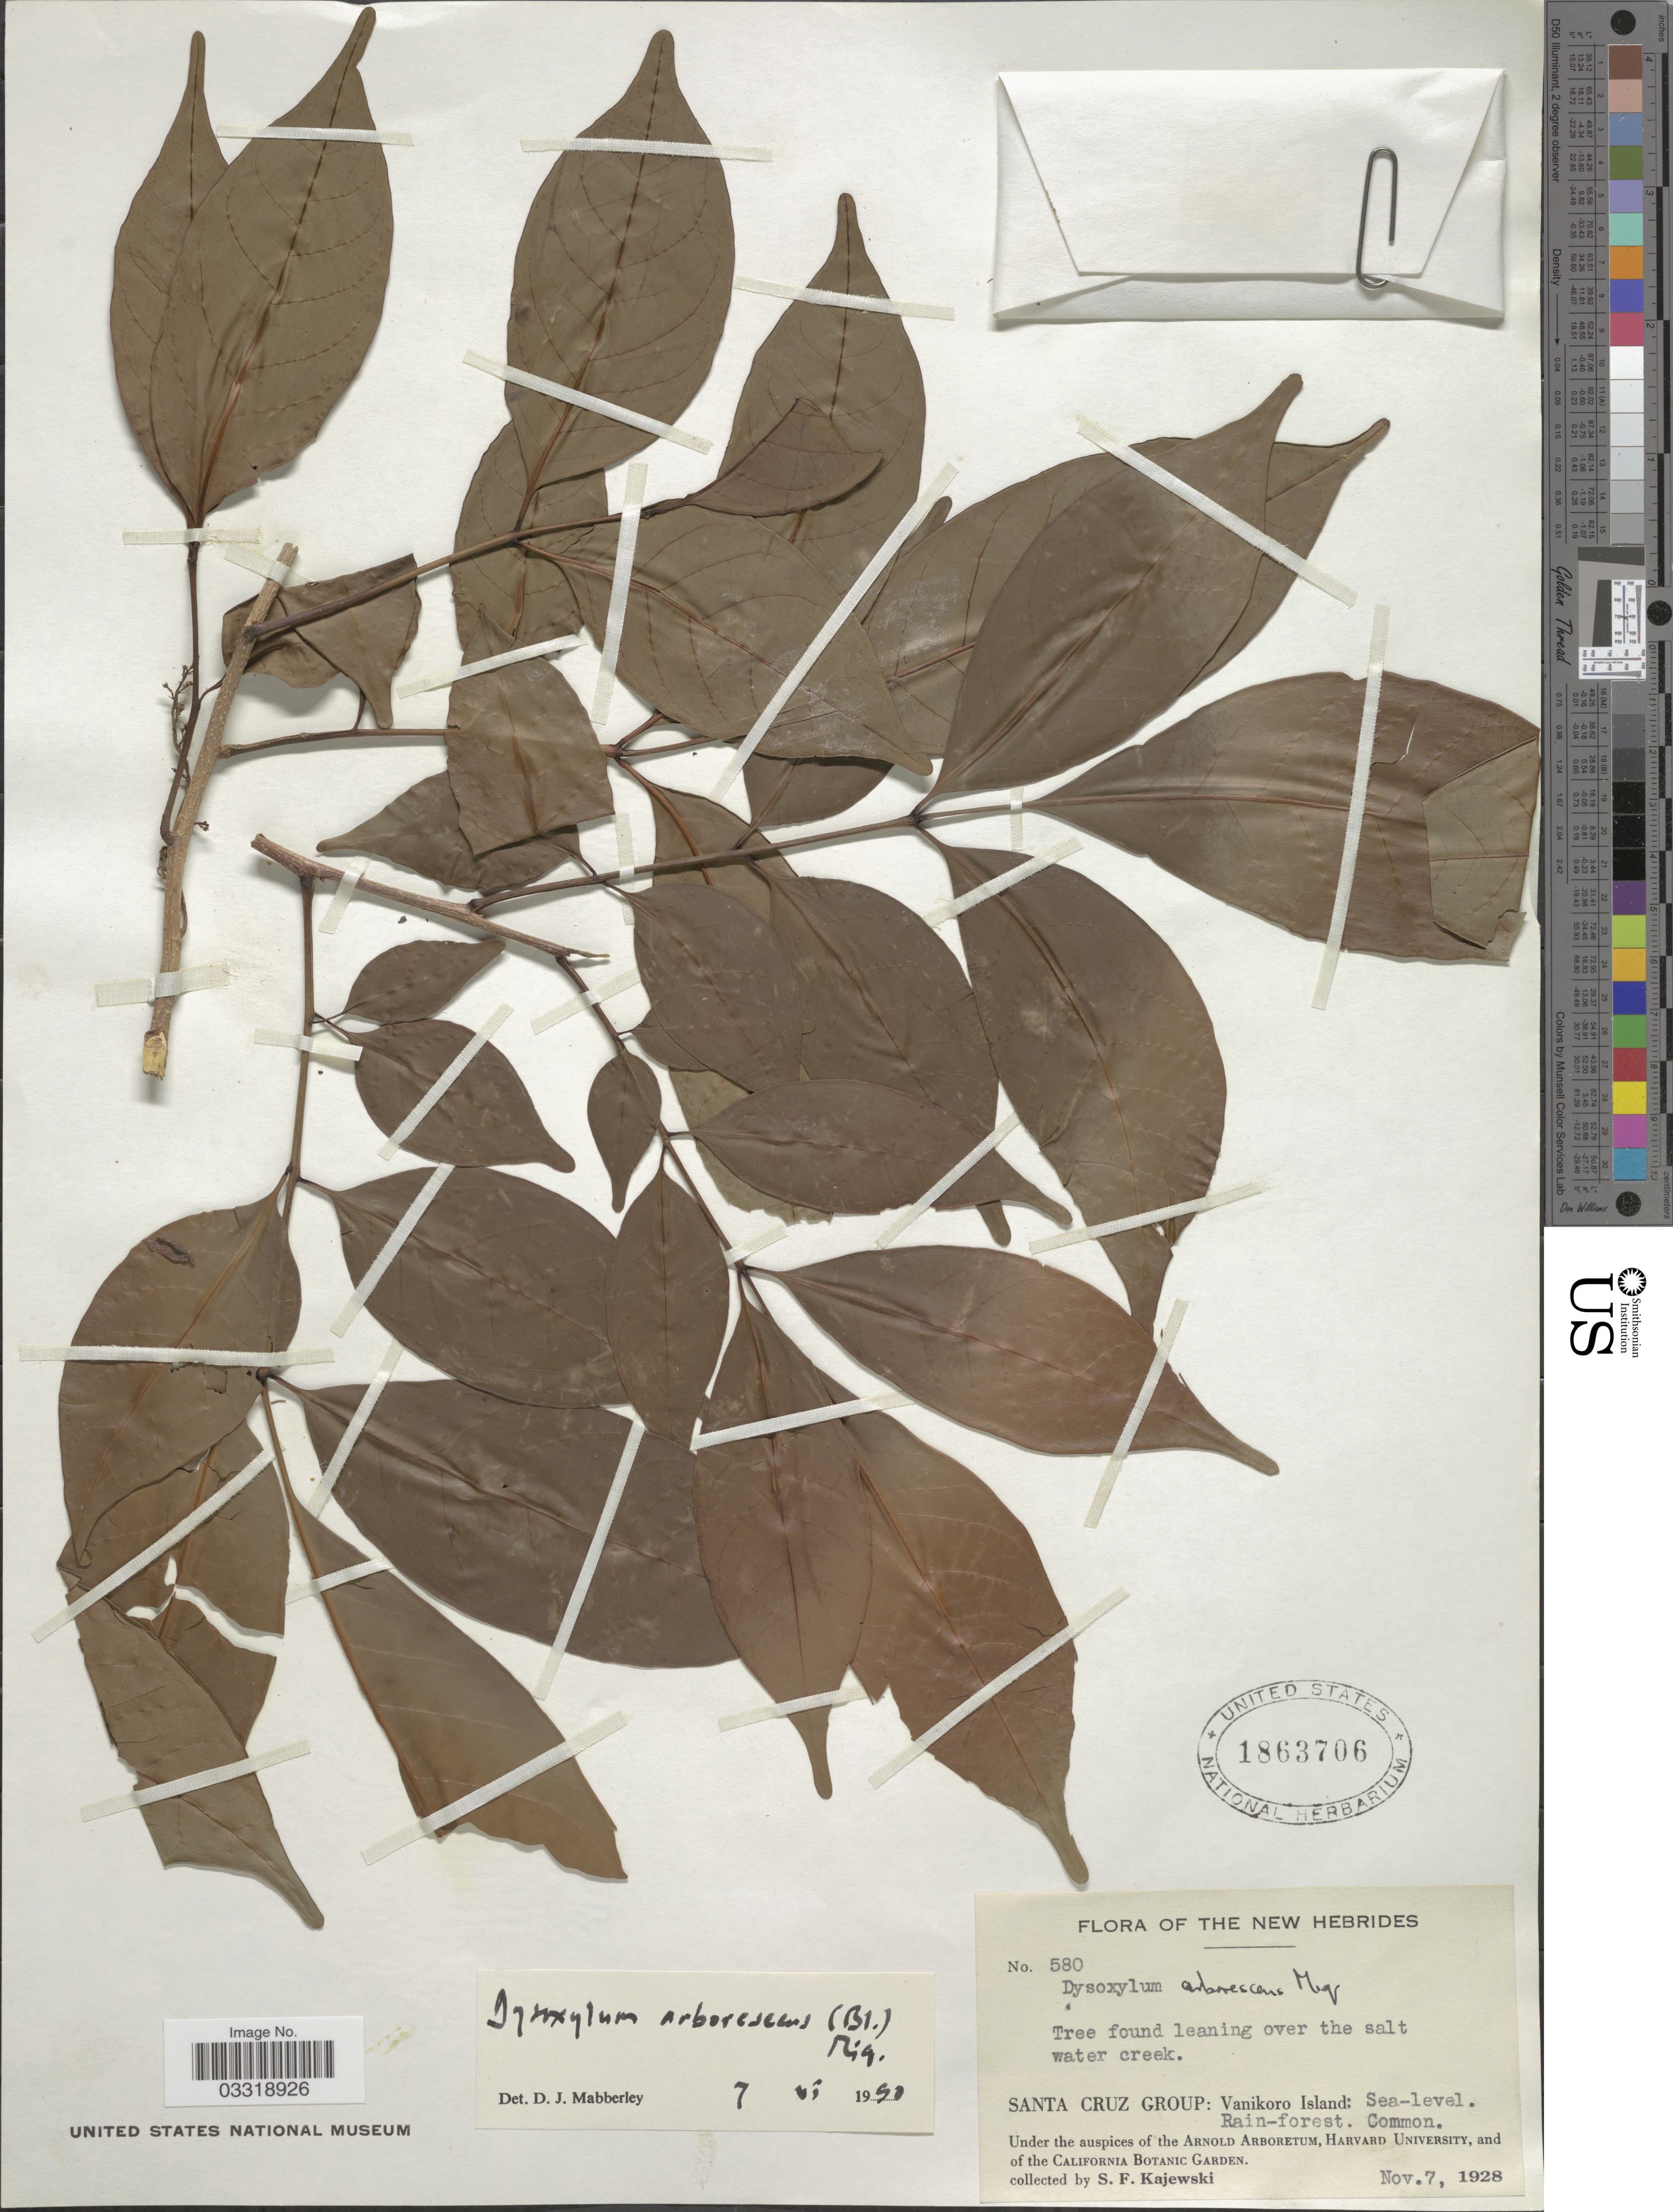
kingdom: Plantae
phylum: Tracheophyta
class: Magnoliopsida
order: Sapindales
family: Meliaceae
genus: Goniocheton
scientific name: Goniocheton arborescens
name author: Blume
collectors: S. Kajewski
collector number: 580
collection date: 1928-11-07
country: Solomon Islands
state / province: Santa Cruz Is.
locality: The New Hebrides. Santa Cruz Group: Vanikoro Island.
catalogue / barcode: US 1863706